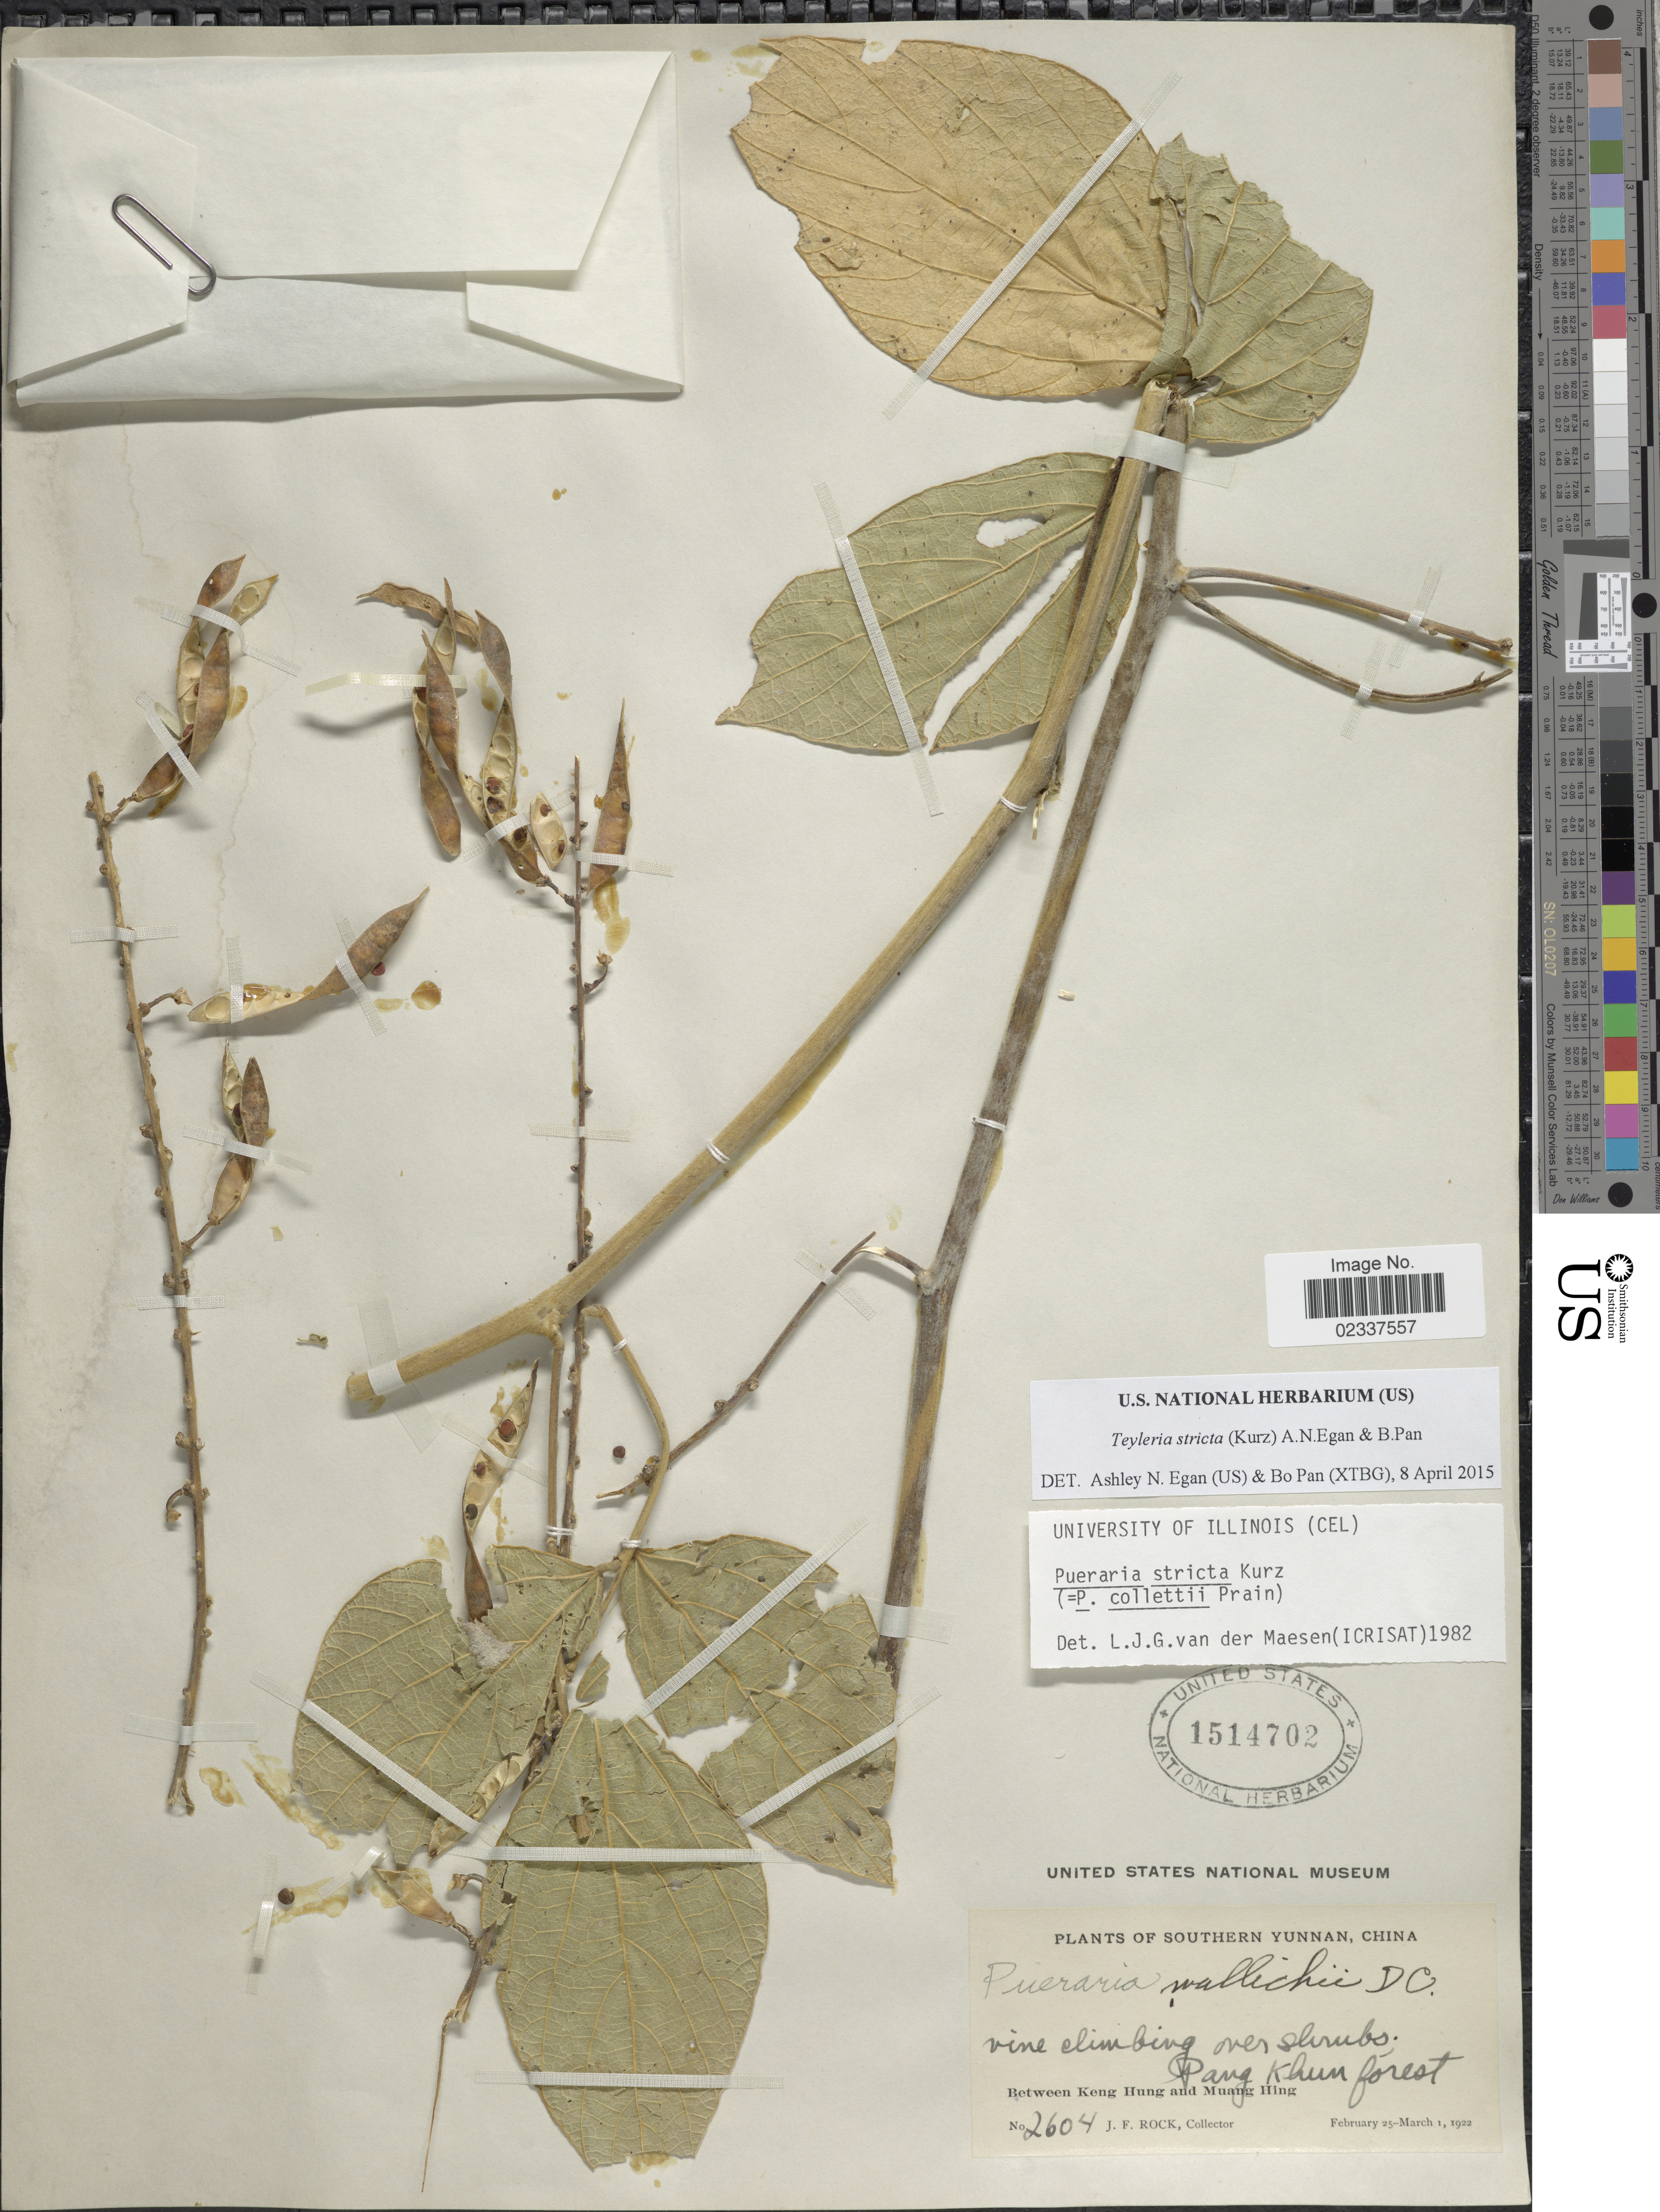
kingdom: Plantae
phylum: Tracheophyta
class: Magnoliopsida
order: Fabales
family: Fabaceae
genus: Teyleria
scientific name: Teyleria stricta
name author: (Kurz) A.N. Egan & B. Pan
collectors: J. Rock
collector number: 2604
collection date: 1922-02-25/1922-03-01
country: China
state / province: Yunnan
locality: Southern Yunnan, Pang Khun forest, between Keng Hung and Muang Hing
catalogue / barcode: US 1514702